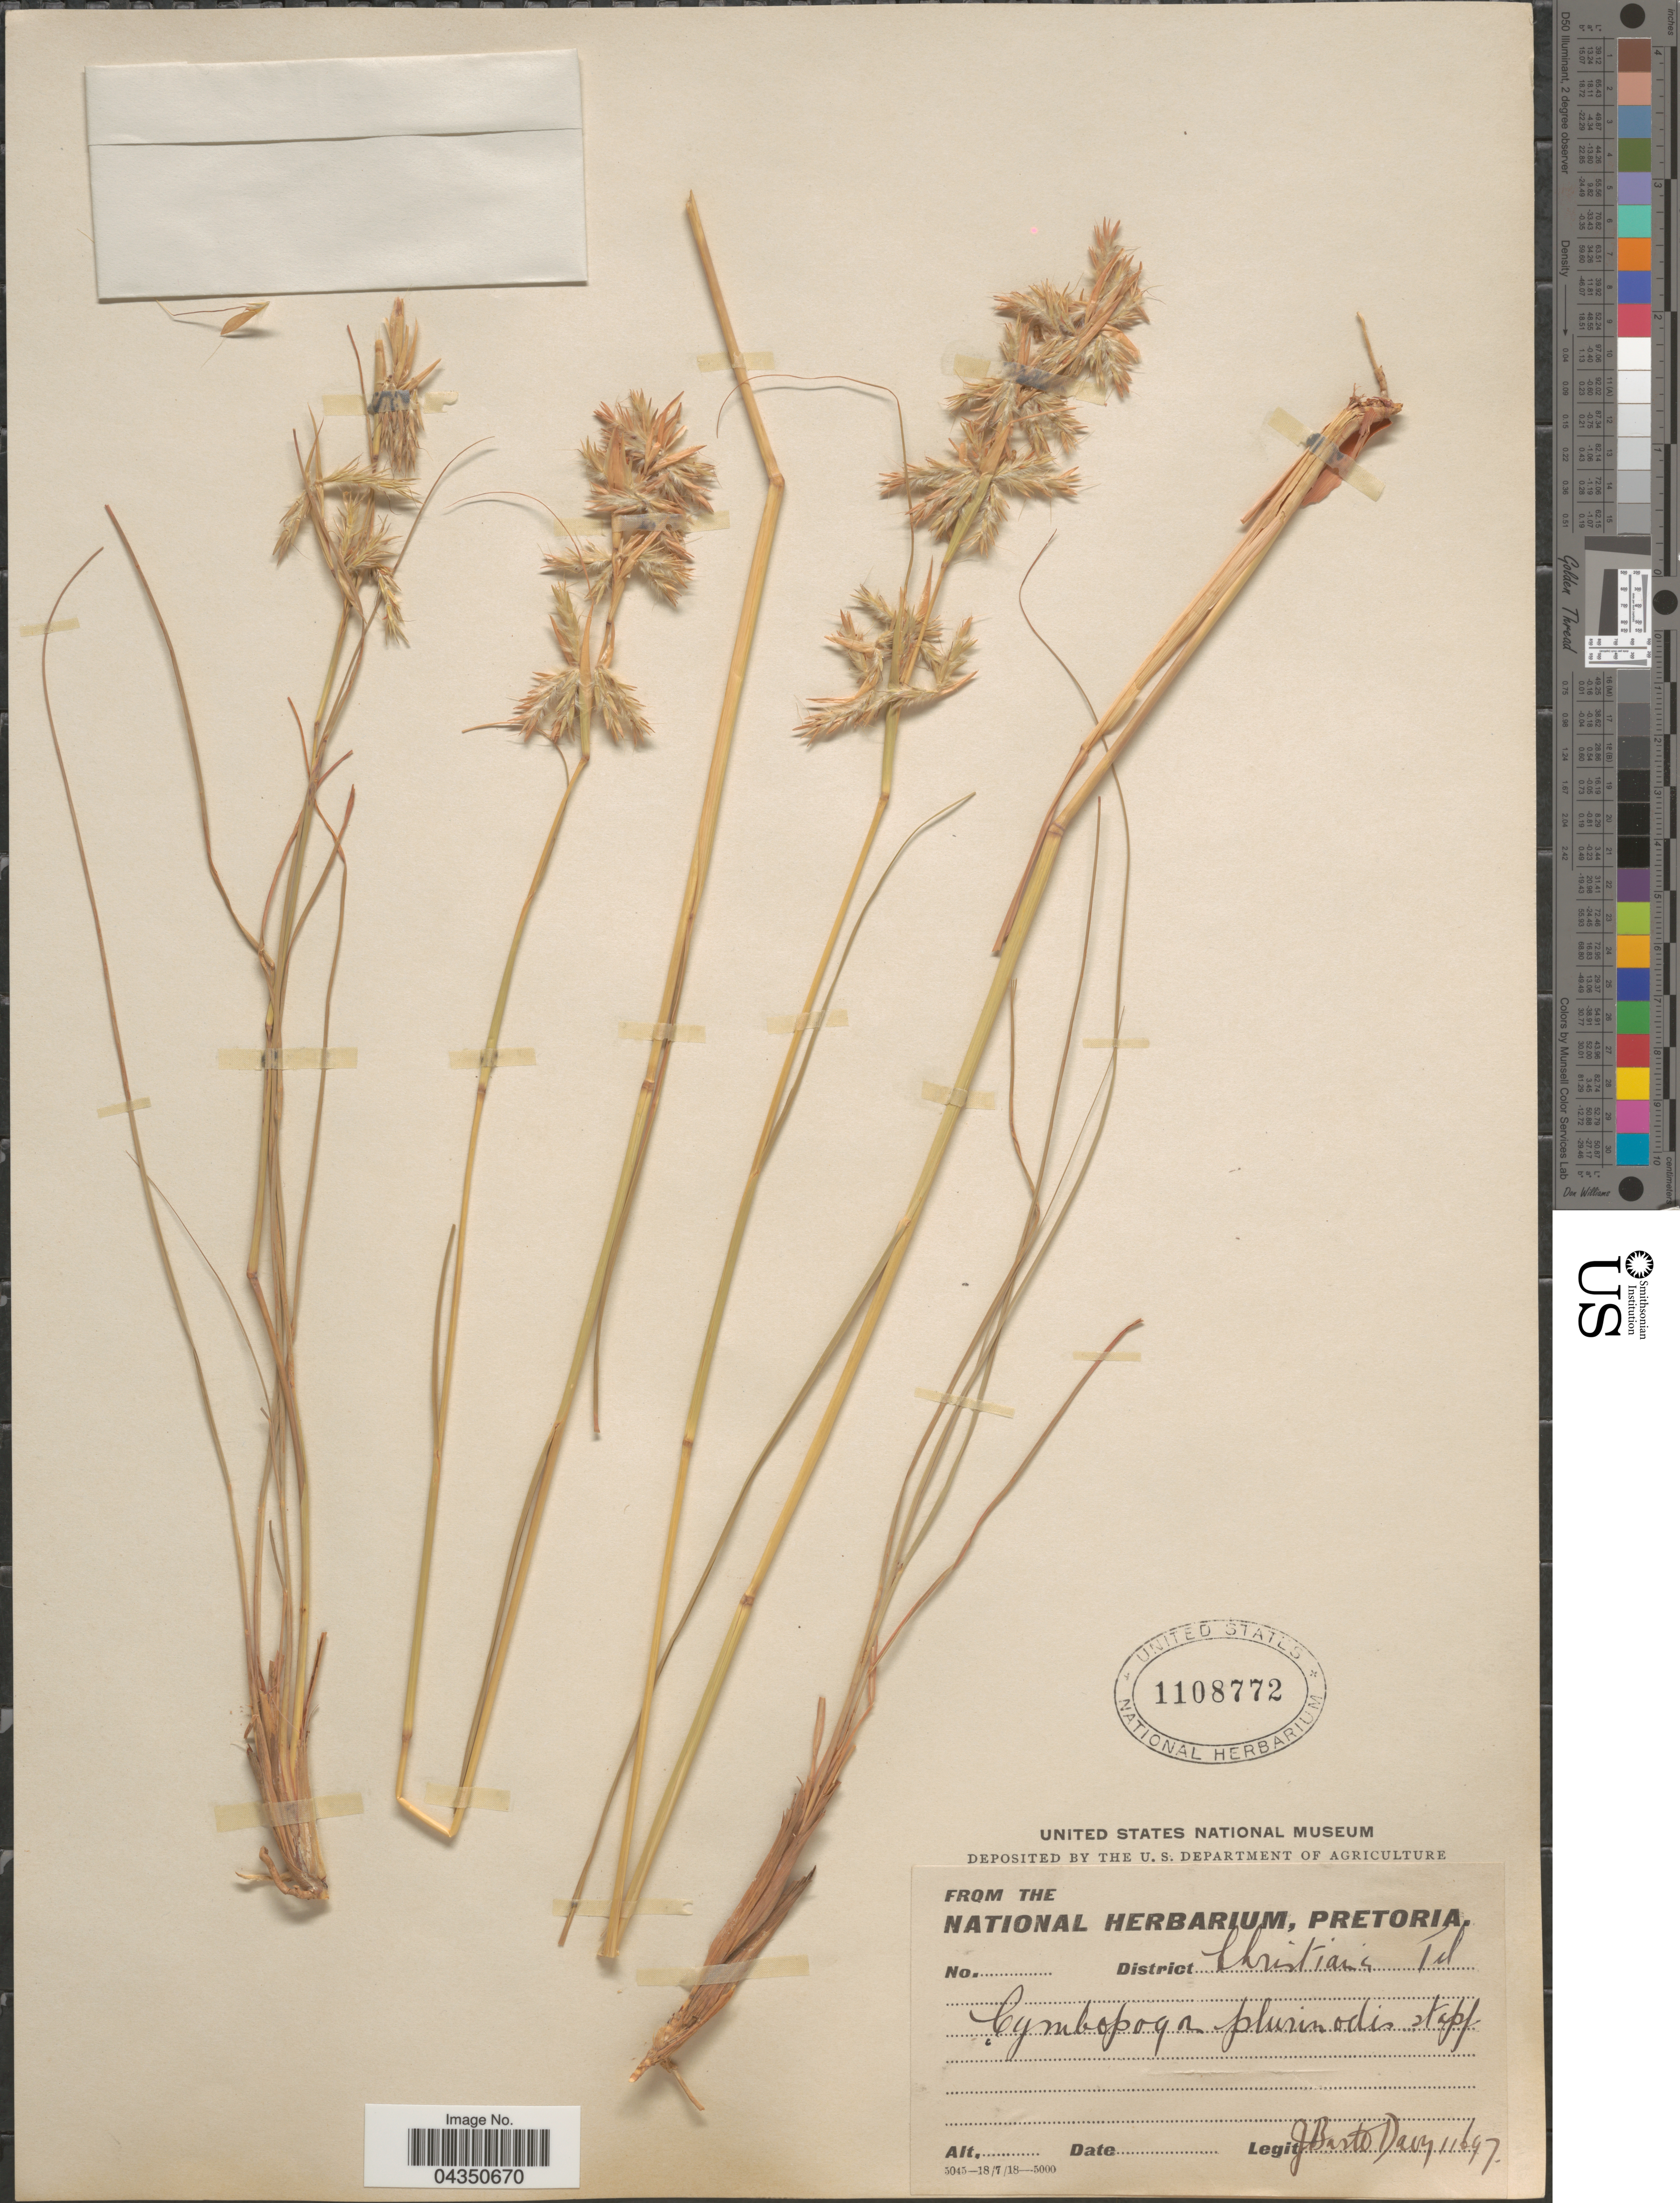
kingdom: Plantae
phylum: Tracheophyta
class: Liliopsida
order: Poales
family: Poaceae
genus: Cymbopogon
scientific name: Cymbopogon pospischillii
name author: (K. Schum.) C.E. Hubb.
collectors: J. Burtt Davy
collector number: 11647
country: South Africa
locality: District Christiana Tvl.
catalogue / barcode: US 1108772